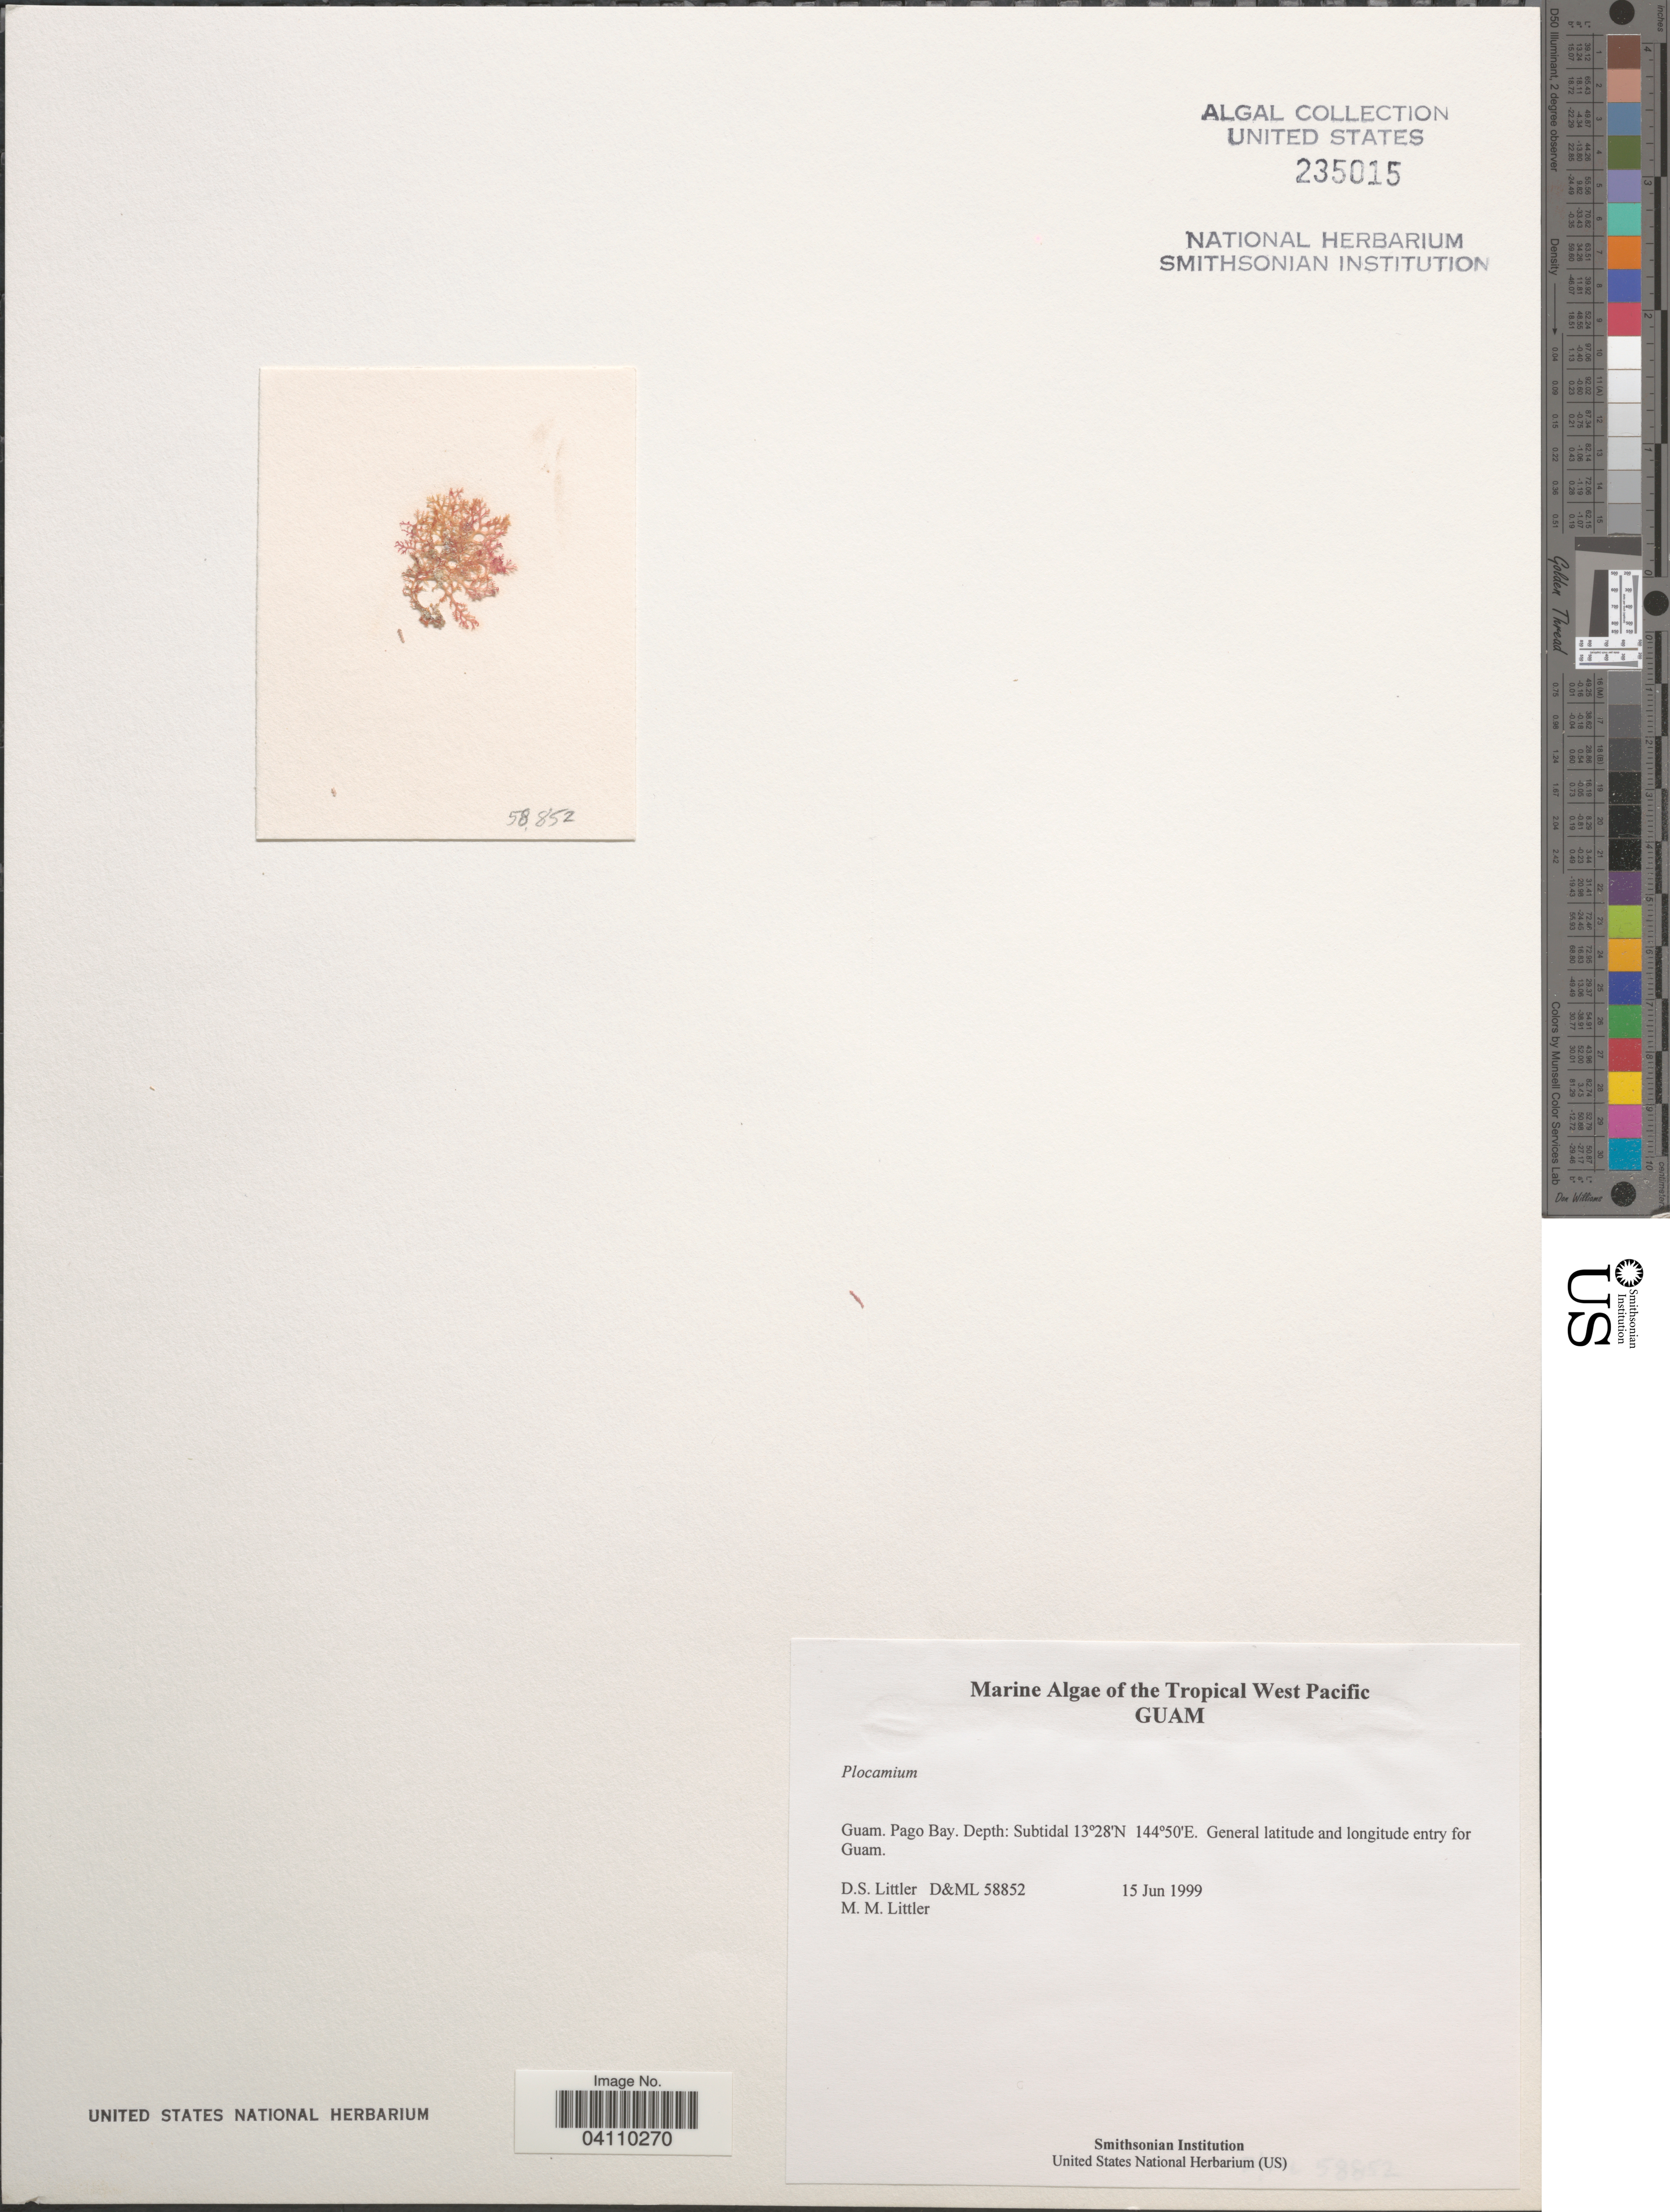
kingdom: Plantae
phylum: Rhodophyta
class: Florideophyceae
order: Plocamiales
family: Plocamiaceae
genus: Plocamium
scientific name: Plocamium sp.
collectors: D. S. Littler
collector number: D&ML58852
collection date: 1999-06-15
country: Guam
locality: The Tropical West Pacific. Pago Bay.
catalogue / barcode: US 235015